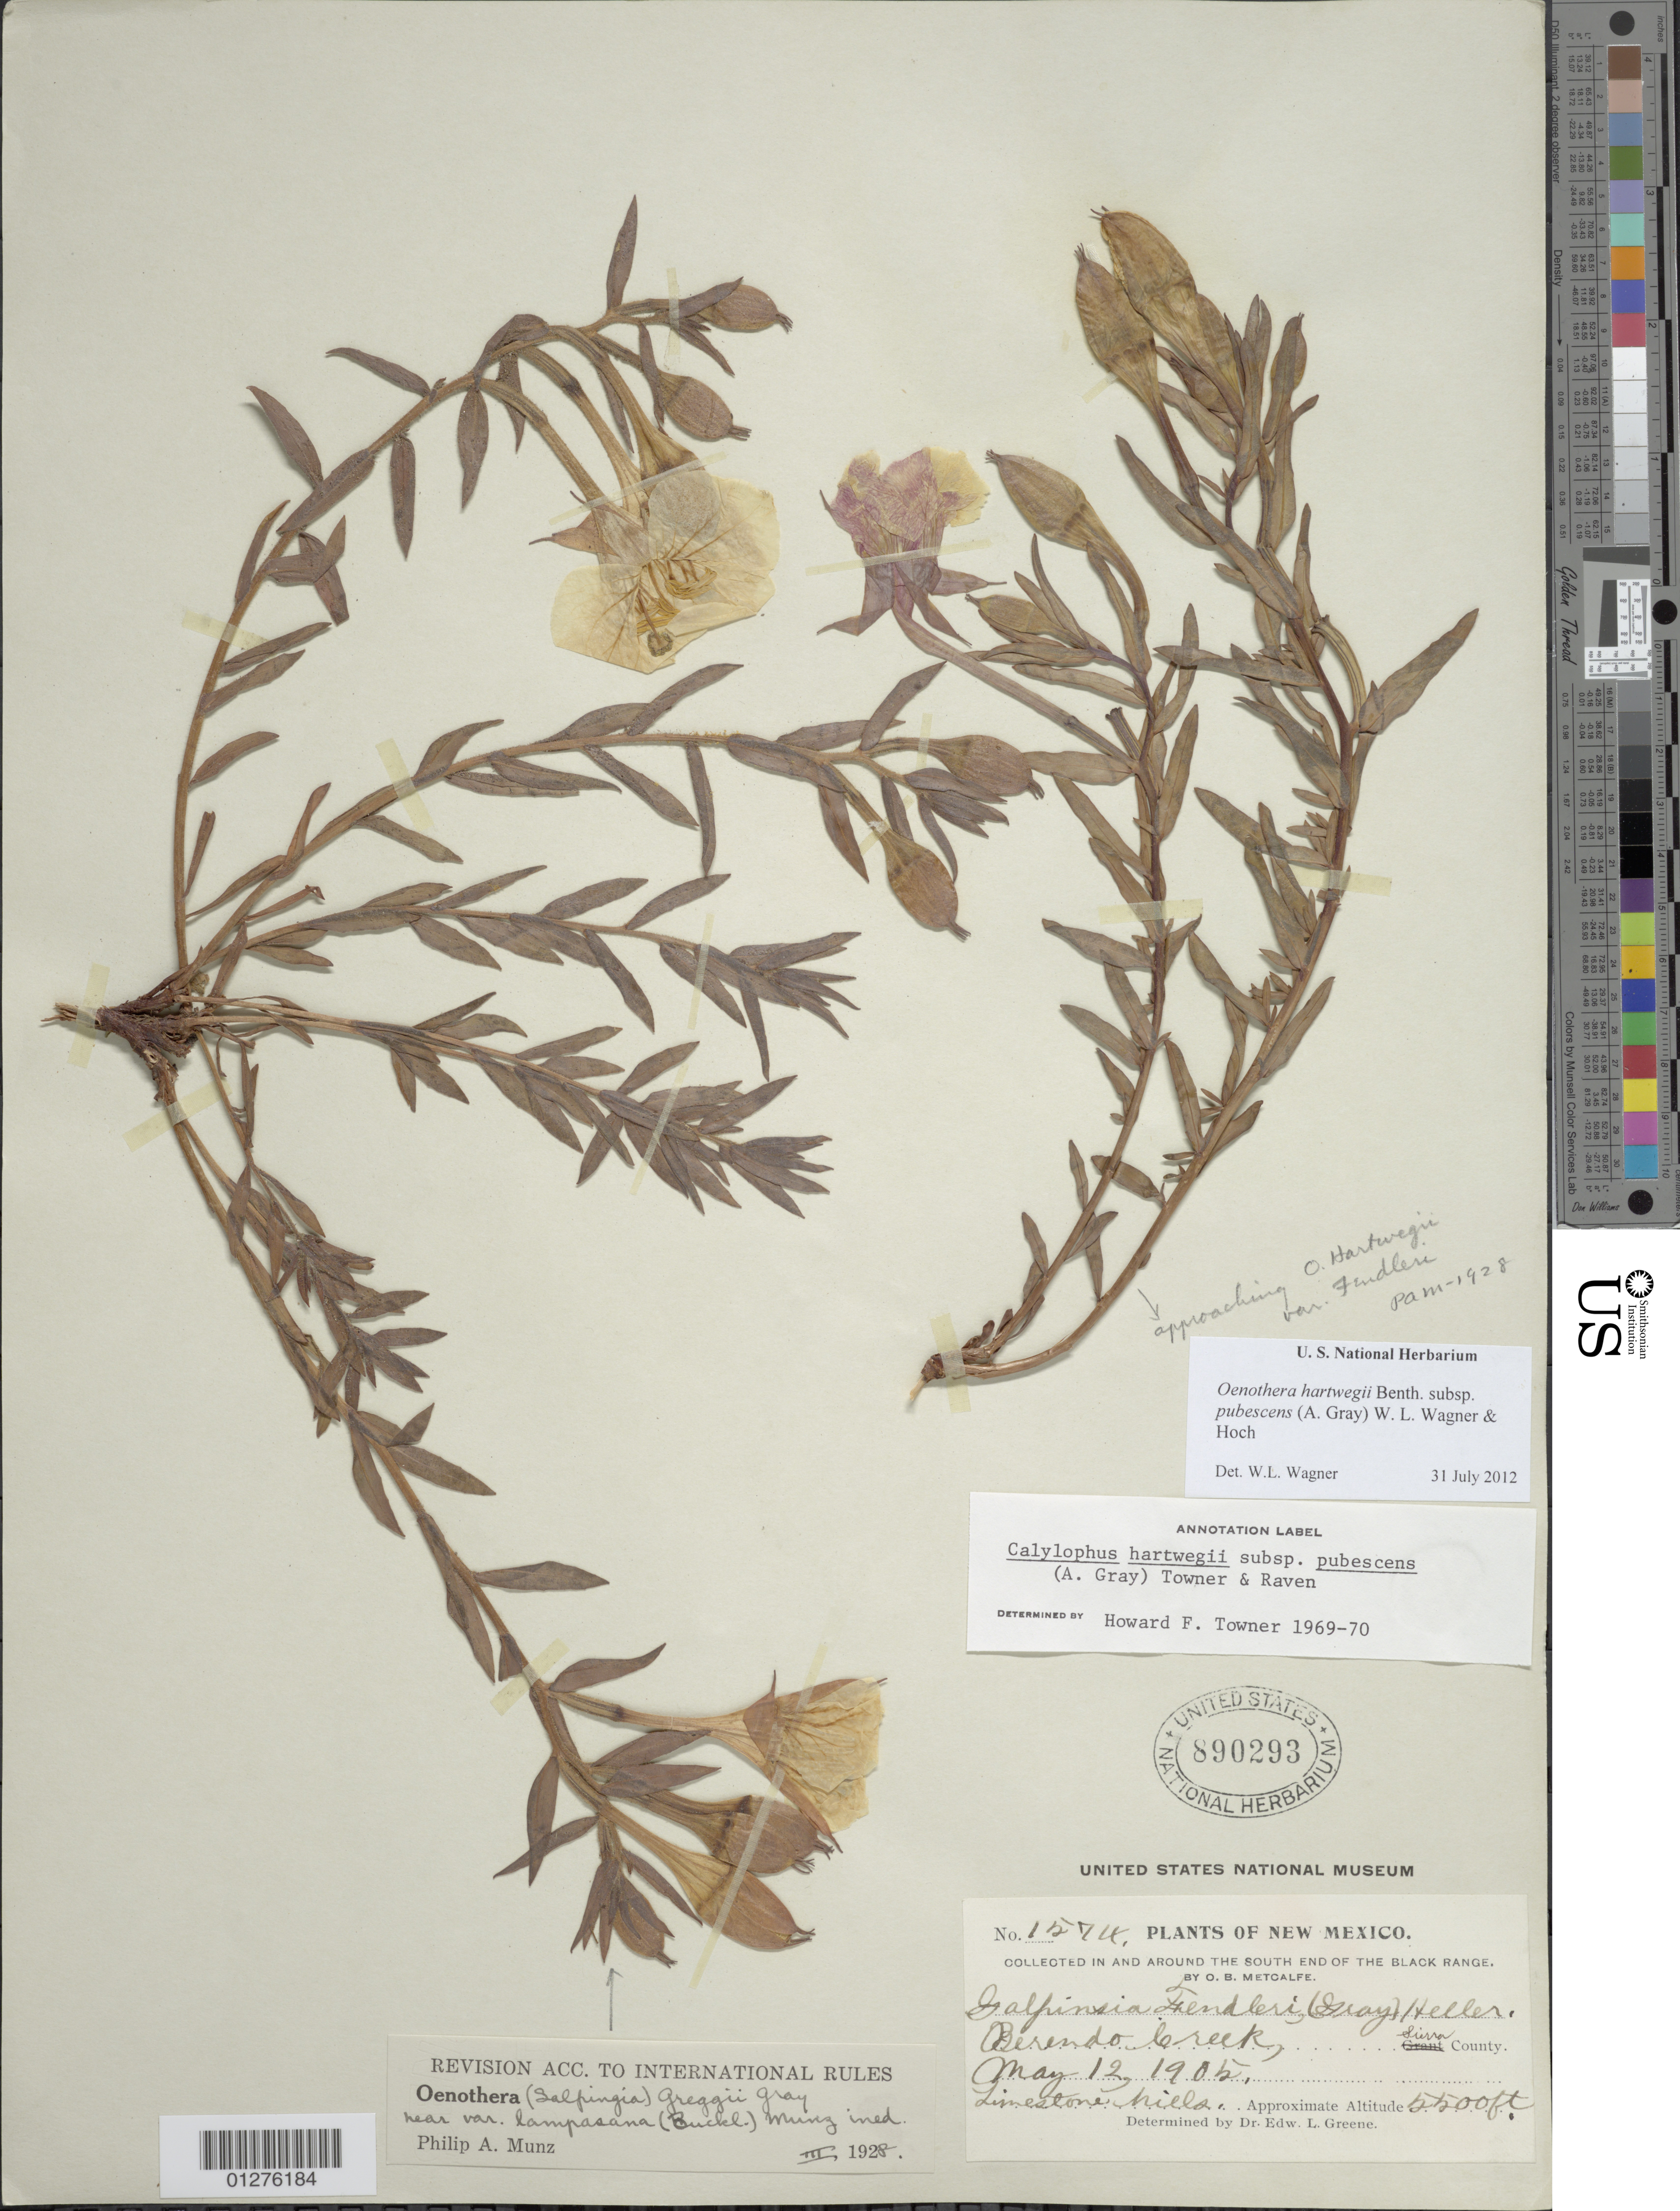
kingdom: Plantae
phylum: Tracheophyta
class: Magnoliopsida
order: Myrtales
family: Onagraceae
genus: Oenothera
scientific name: Oenothera hartwegii subsp. pubescens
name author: (A. Gray) W.L. Wagner & Hoch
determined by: Wagner, W. L., (BOT), Smithsonian Institution - National Museum of Natural History (UNITED STATES)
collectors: O. B. Metcalfe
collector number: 1574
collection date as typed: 12 May 1905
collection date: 1905-05-12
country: United States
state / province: New Mexico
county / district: Sierra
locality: Berendo Creek, Sierro County.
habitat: Limestone hills.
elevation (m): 1676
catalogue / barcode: US 890293